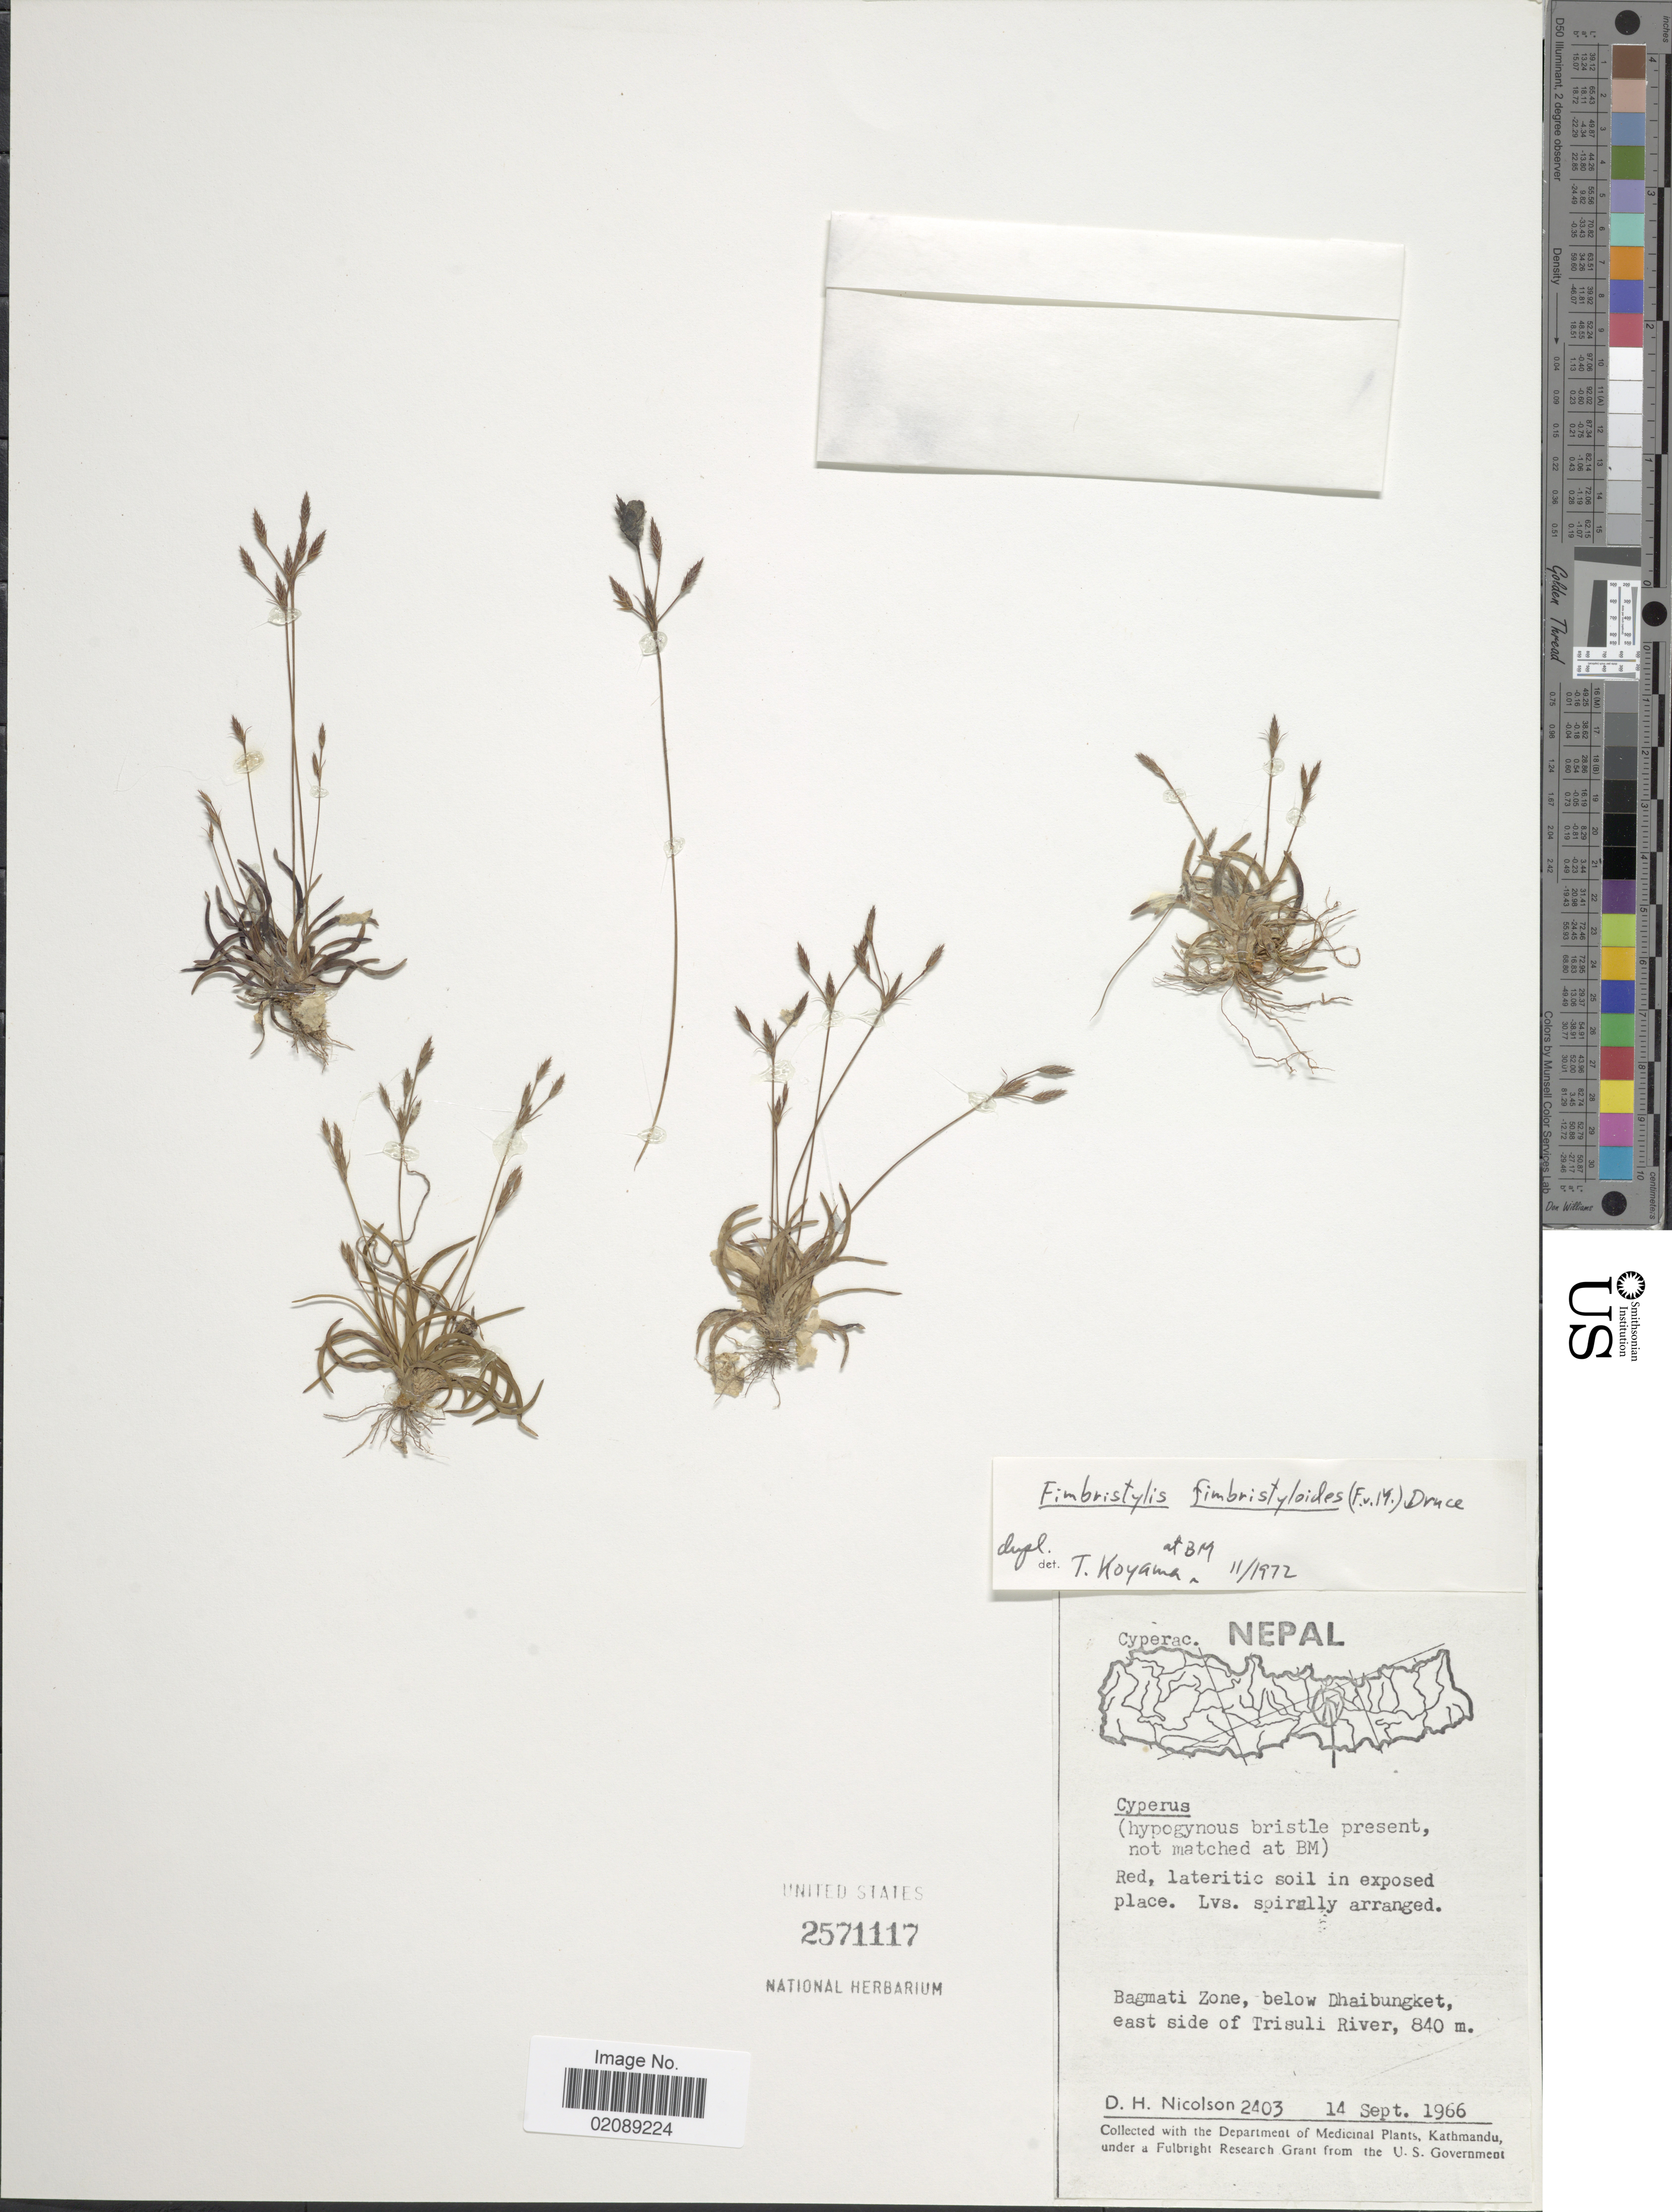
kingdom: Plantae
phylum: Tracheophyta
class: Liliopsida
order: Poales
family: Cyperaceae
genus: Fimbristylis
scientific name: Fimbristylis fimbristyloides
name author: (F. Muell.) Druce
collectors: D. H. Nicolson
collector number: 2403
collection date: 1966-09-14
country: Nepal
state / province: Bagmati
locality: Below Dhaibungket, east side of Trisuli River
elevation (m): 840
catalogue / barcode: US 2571117